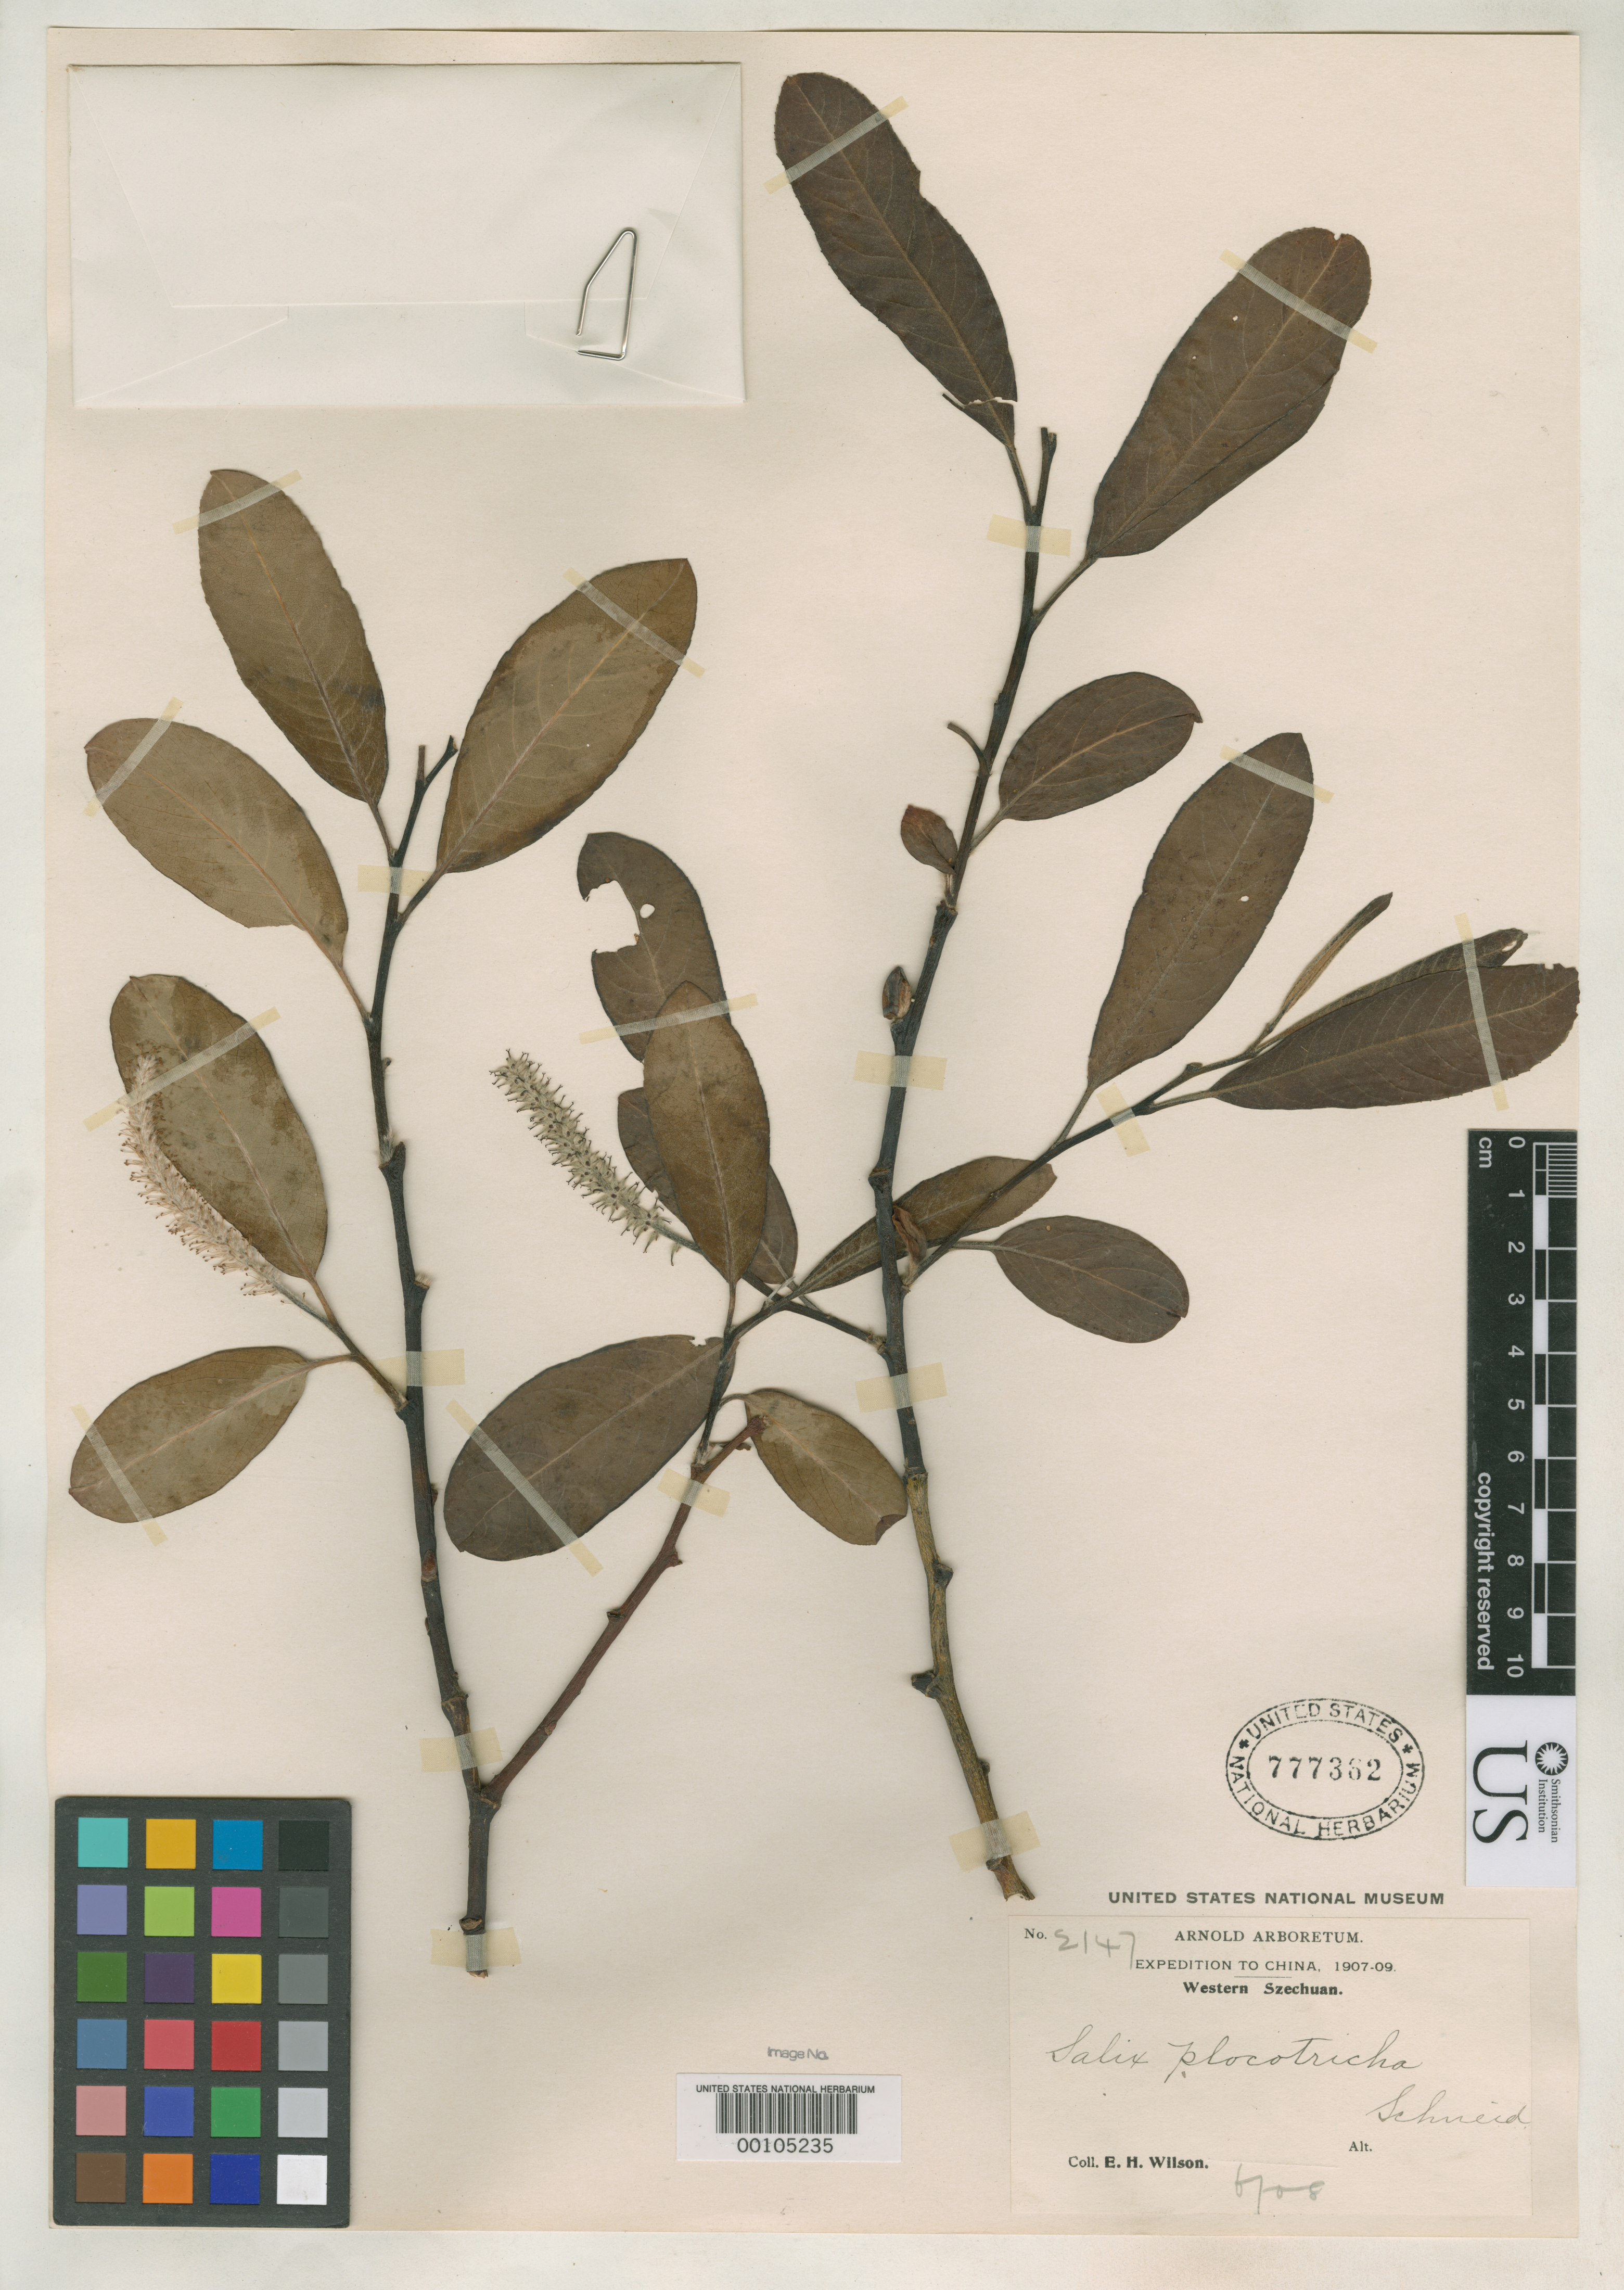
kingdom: Plantae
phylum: Tracheophyta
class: Magnoliopsida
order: Malpighiales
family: Salicaceae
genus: Salix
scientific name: Salix plocotricha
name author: C.K. Schneid. in Sarg.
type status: Isotype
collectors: E. H. Wilson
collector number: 2147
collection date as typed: Jun 1908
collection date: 1908-06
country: China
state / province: Sichuan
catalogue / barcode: US 777362